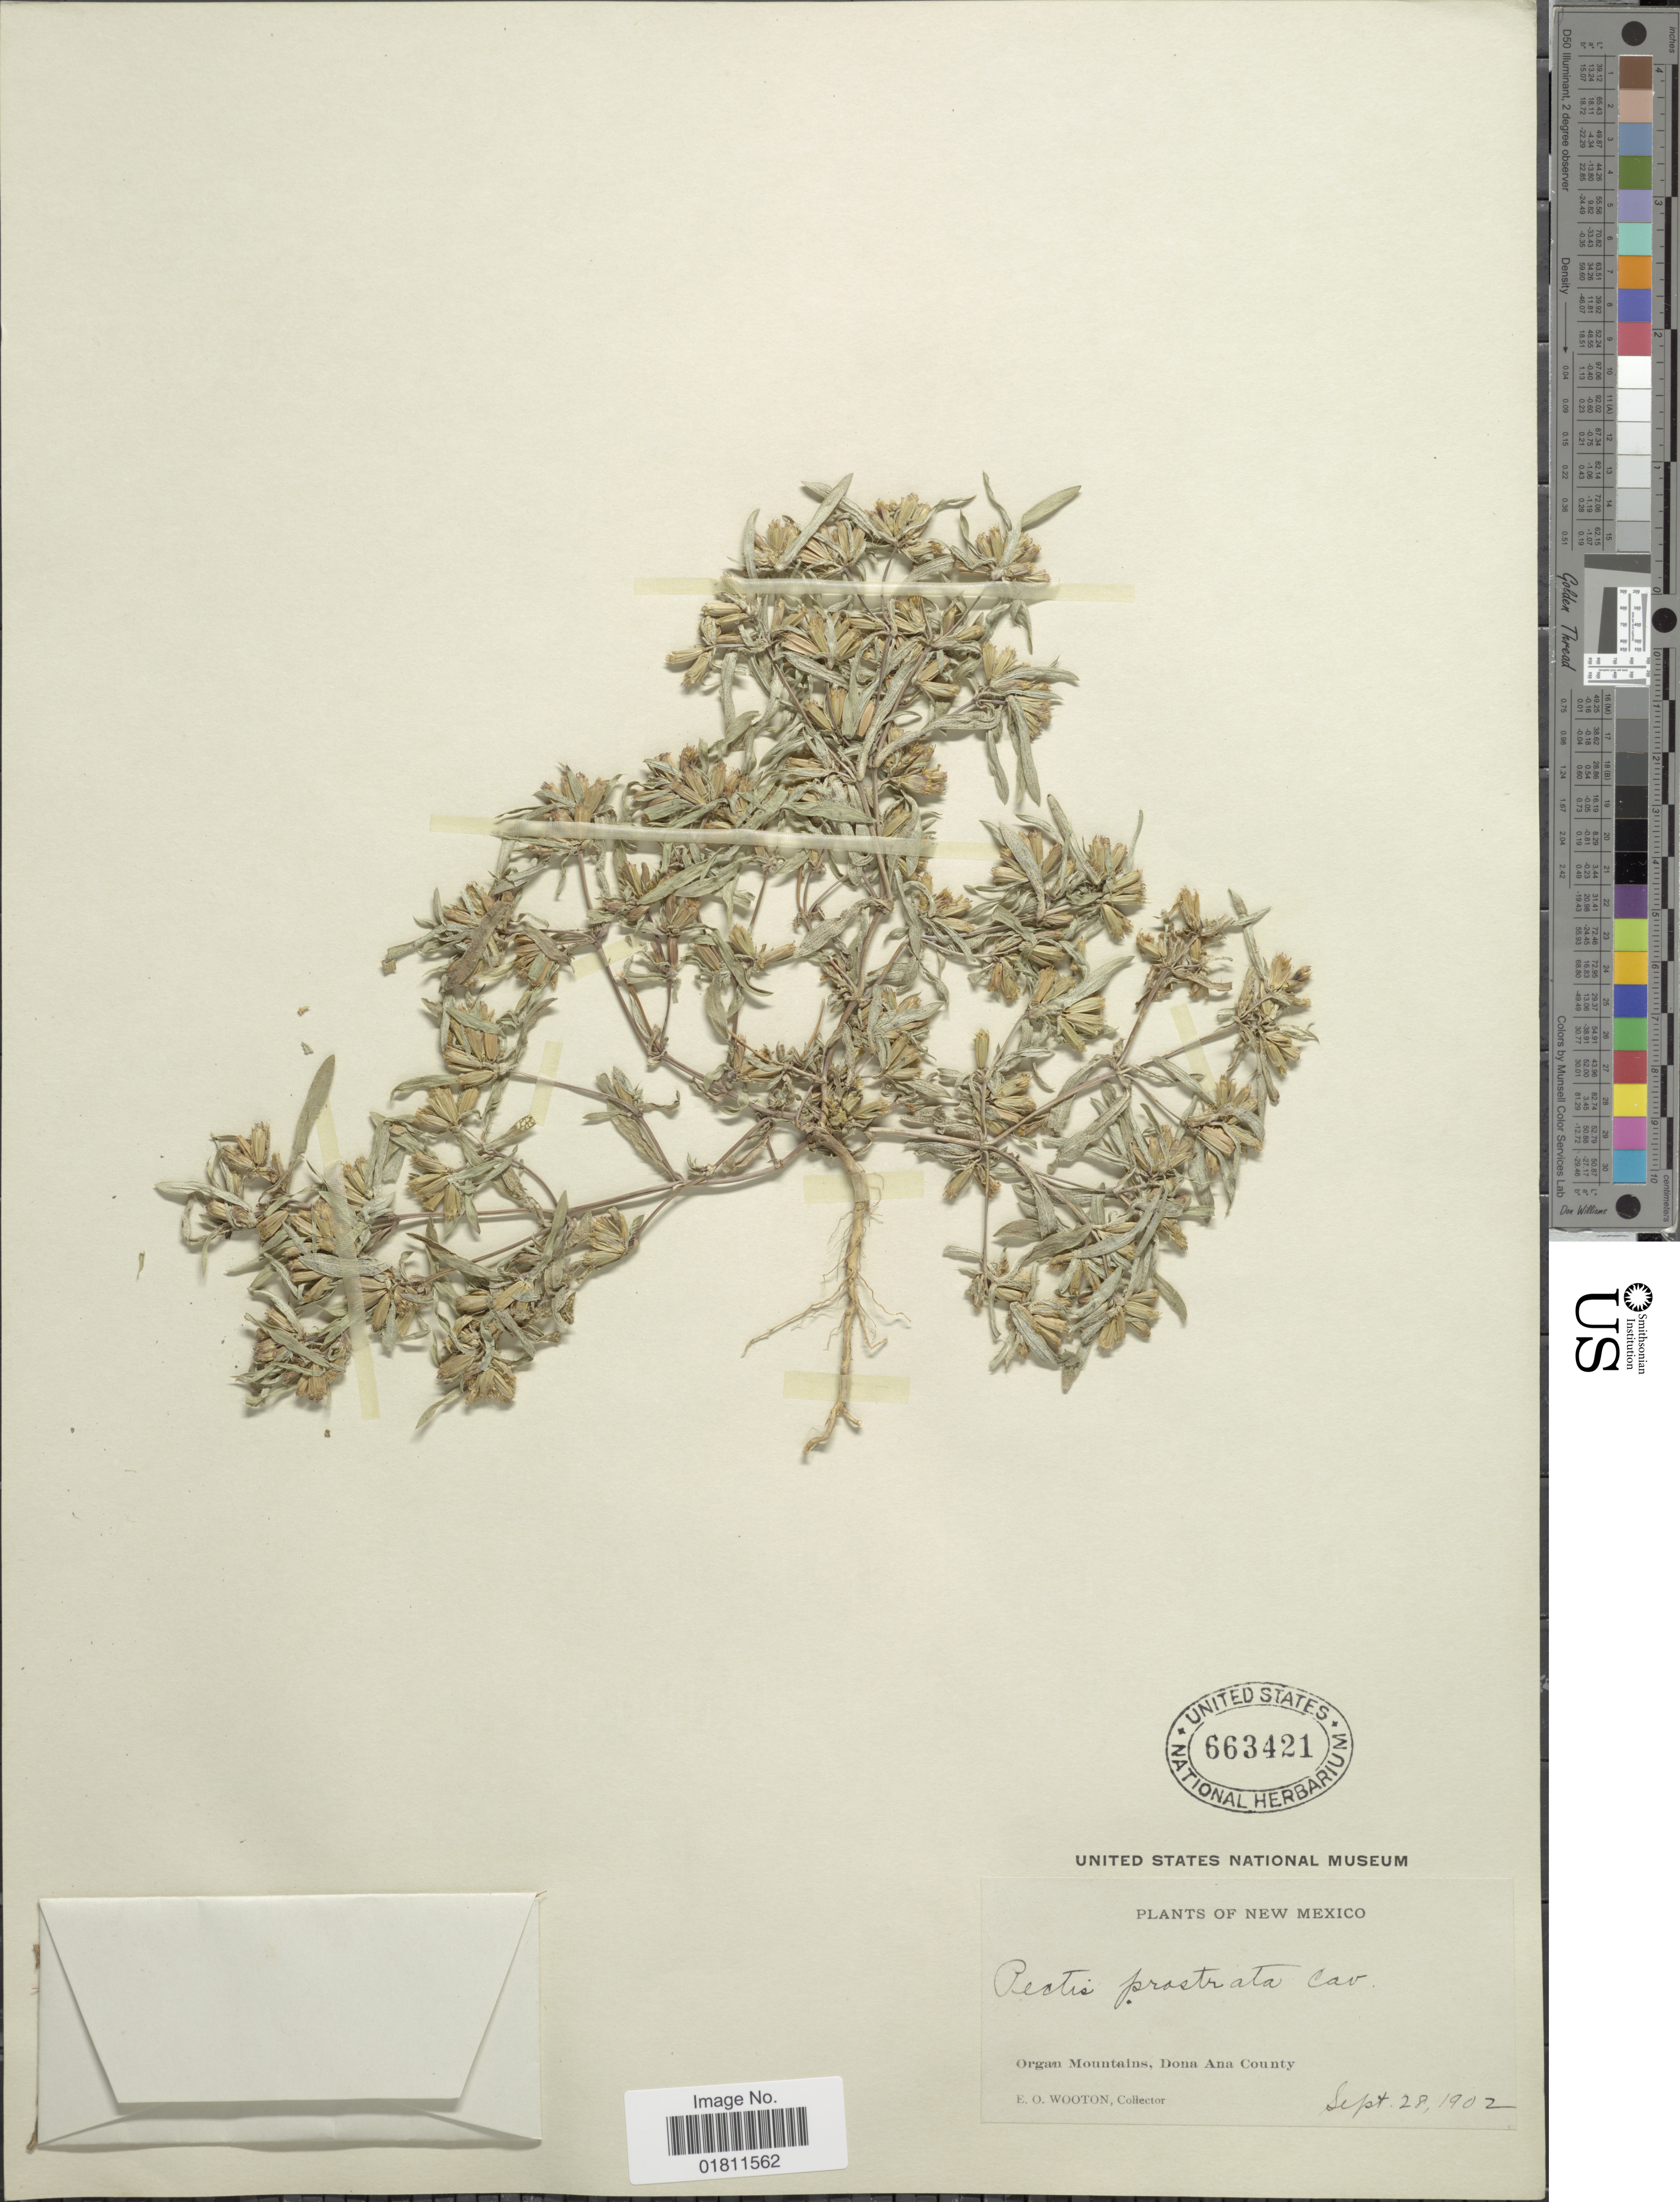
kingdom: Plantae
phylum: Tracheophyta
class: Magnoliopsida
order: Asterales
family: Asteraceae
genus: Pectis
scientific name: Pectis prostrata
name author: Cav.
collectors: E. O. Wooton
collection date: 1902-09-28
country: United States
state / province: New Mexico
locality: New Mexico, Organ Mountains, Dona Ana County.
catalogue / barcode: US 663421